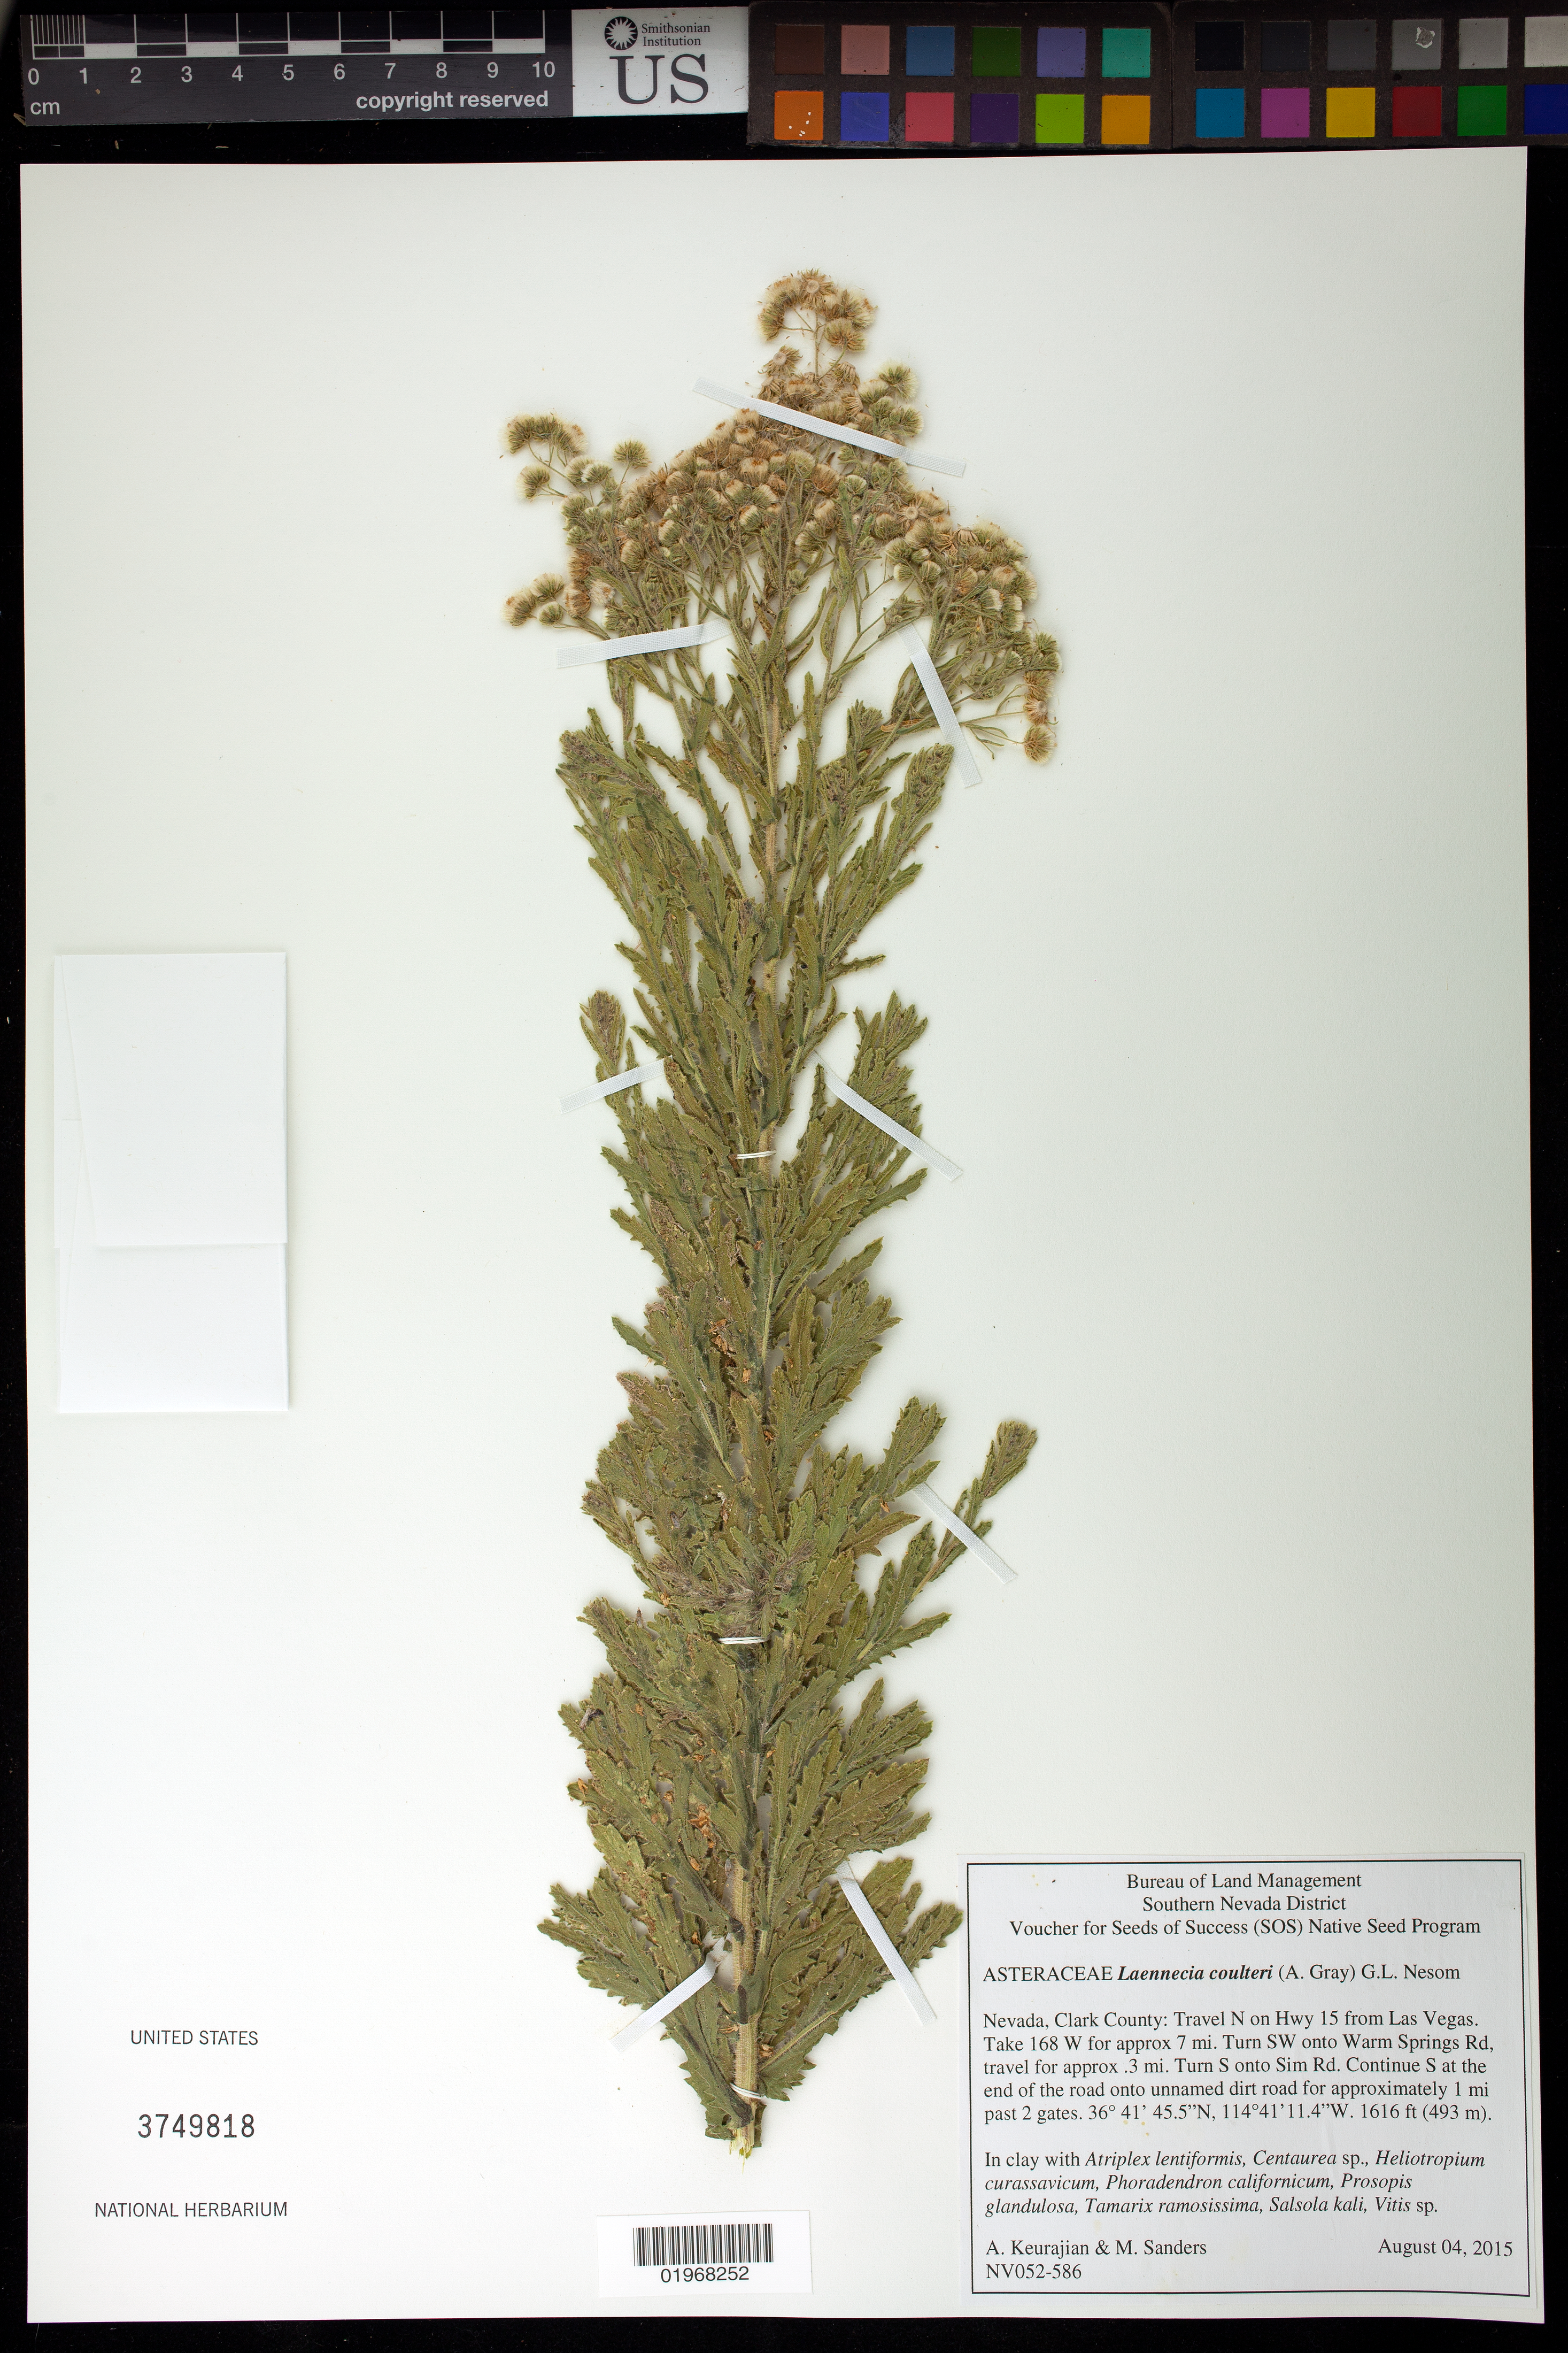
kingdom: Plantae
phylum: Tracheophyta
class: Magnoliopsida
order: Asterales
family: Asteraceae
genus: Laennecia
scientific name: Laennecia coulteri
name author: (A. Gray) G.L. Nesom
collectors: A. Keurajian & M. Sanders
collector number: NV052-586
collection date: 2015-08-04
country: United States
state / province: Nevada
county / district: Clark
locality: S at the end of the Sim Road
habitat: In clay with Atriplex lentiformis, Salsola kali, Vitis sp., ect.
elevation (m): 493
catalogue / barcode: US 3749818